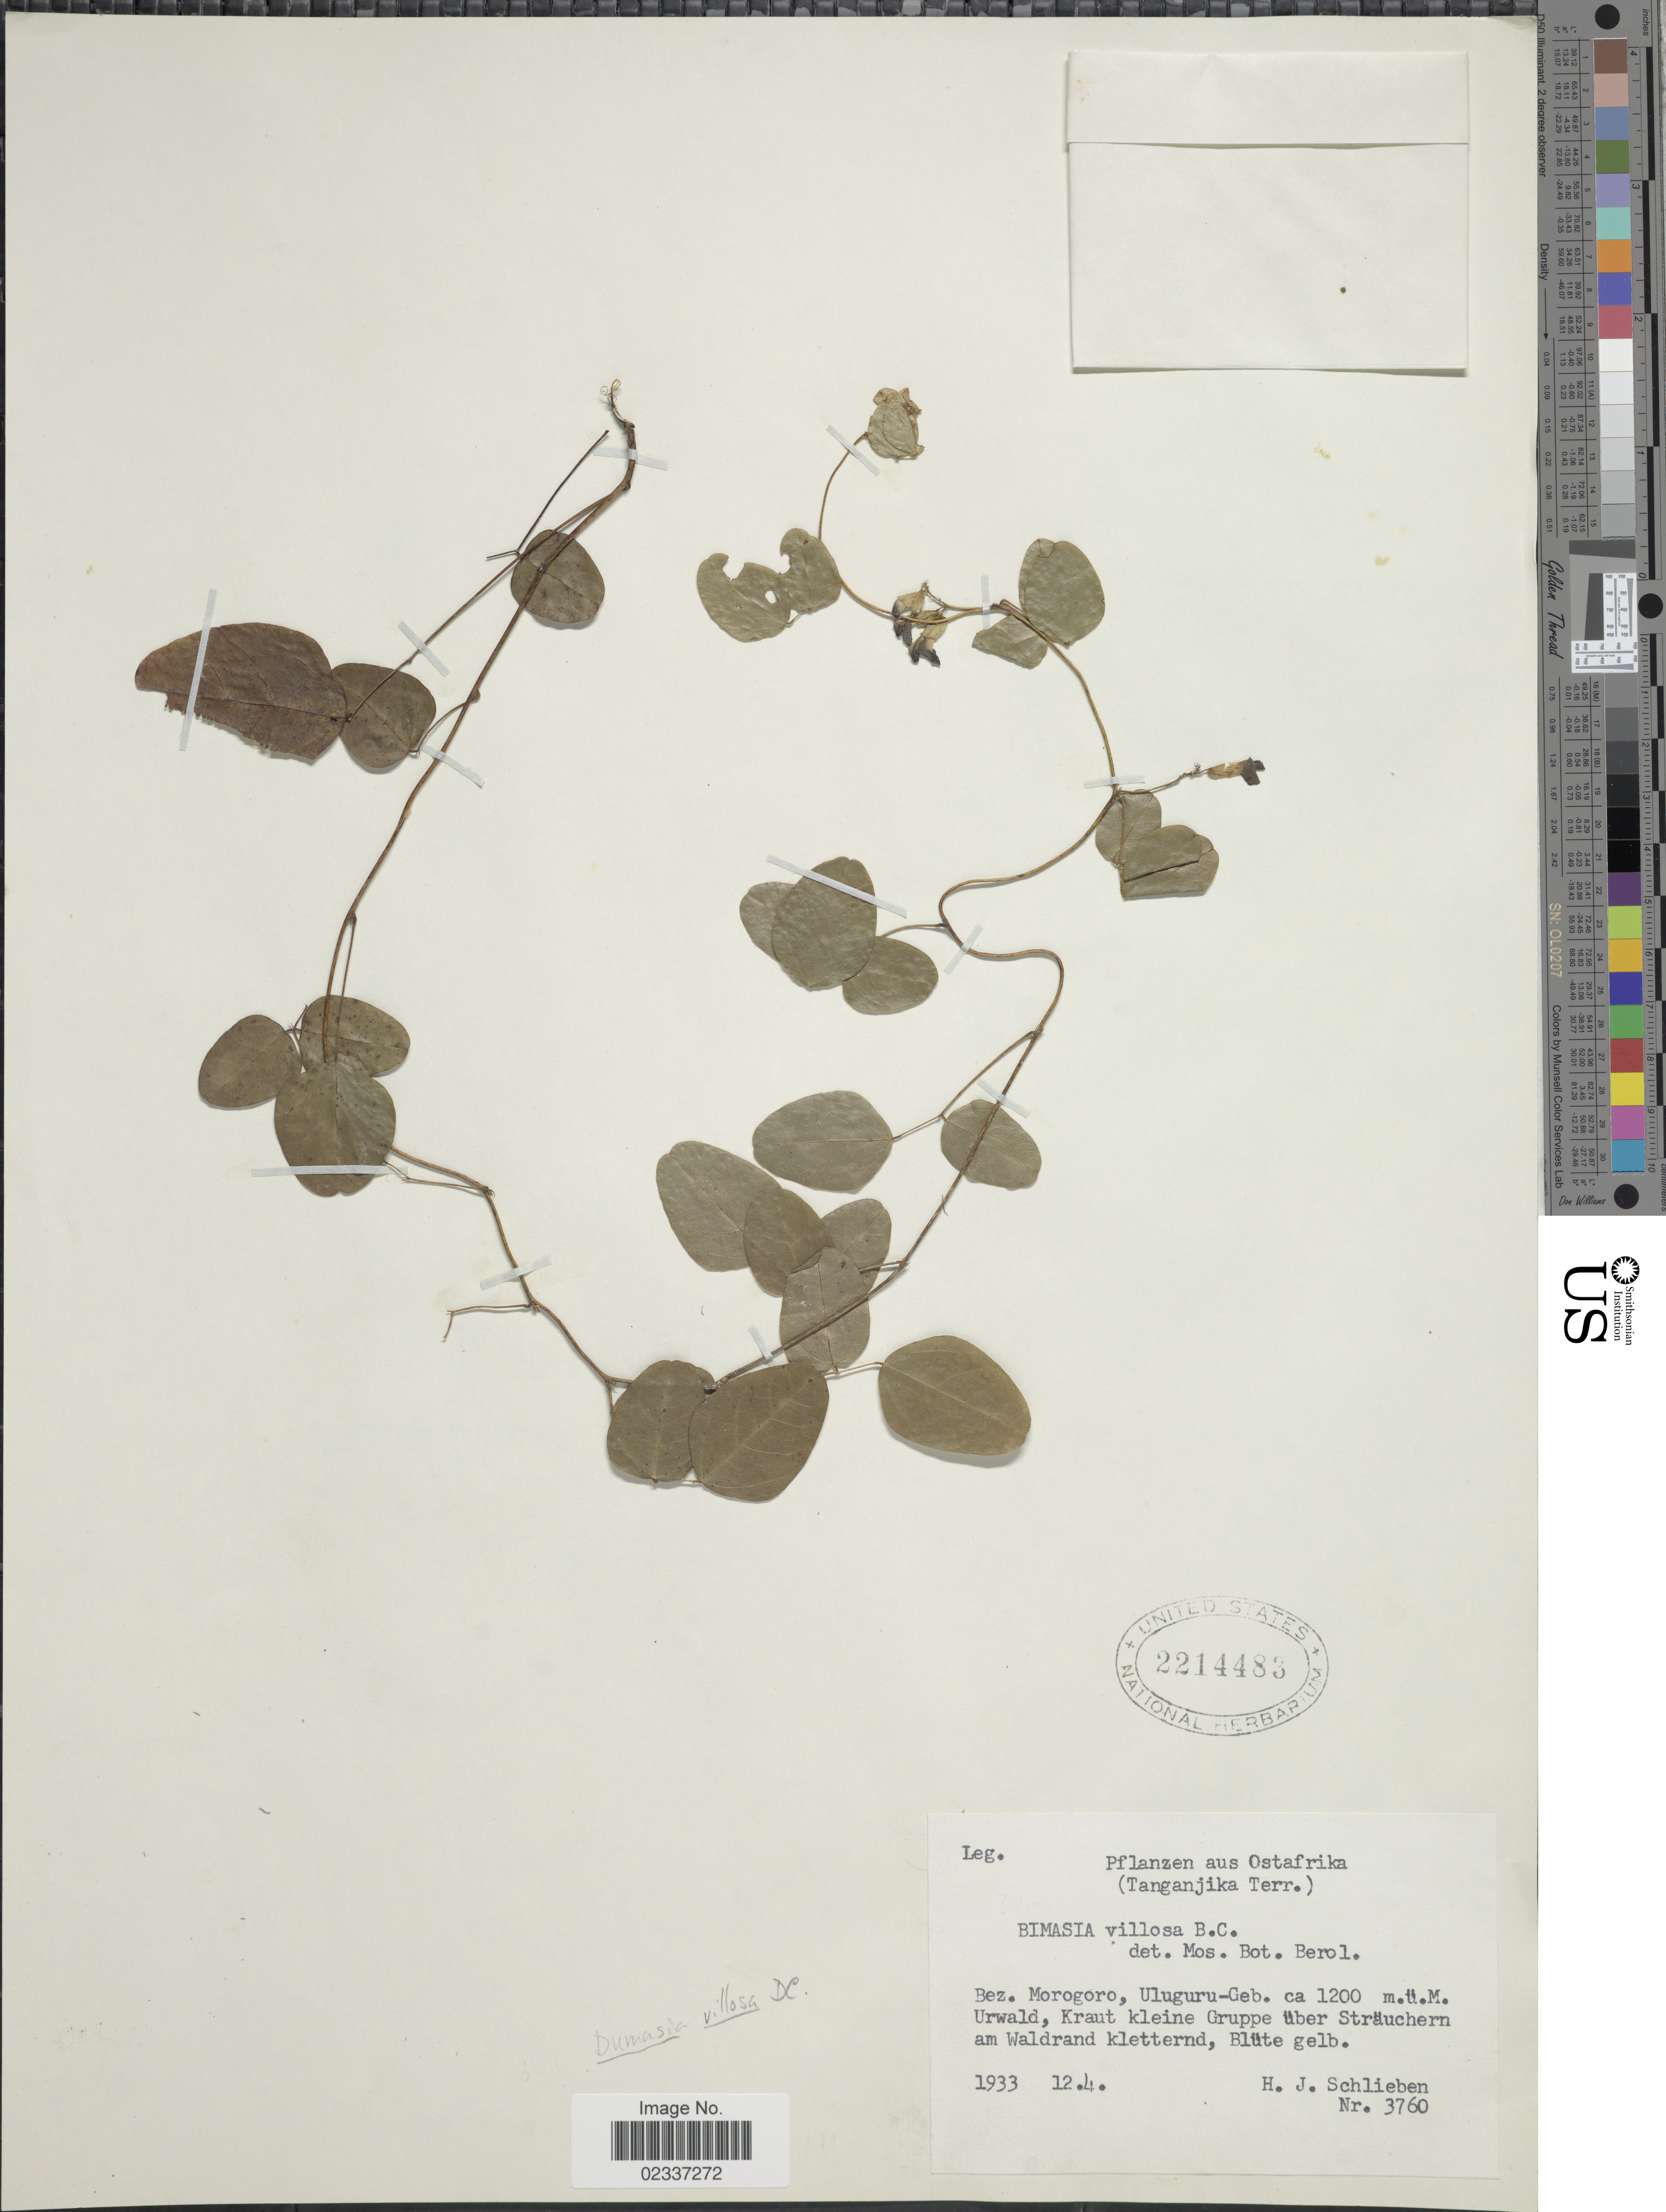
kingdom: Plantae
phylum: Tracheophyta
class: Magnoliopsida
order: Fabales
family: Fabaceae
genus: Dumasia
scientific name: Dumasia villosa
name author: DC.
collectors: H. J. Schlieben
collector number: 3760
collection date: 1933-04-12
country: Tanzania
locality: Pflanzen aus Ostafrika, (Tanganjika Terr.) Bez. Morogoro, Uluguru-Geb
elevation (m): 1200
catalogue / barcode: US 2214483